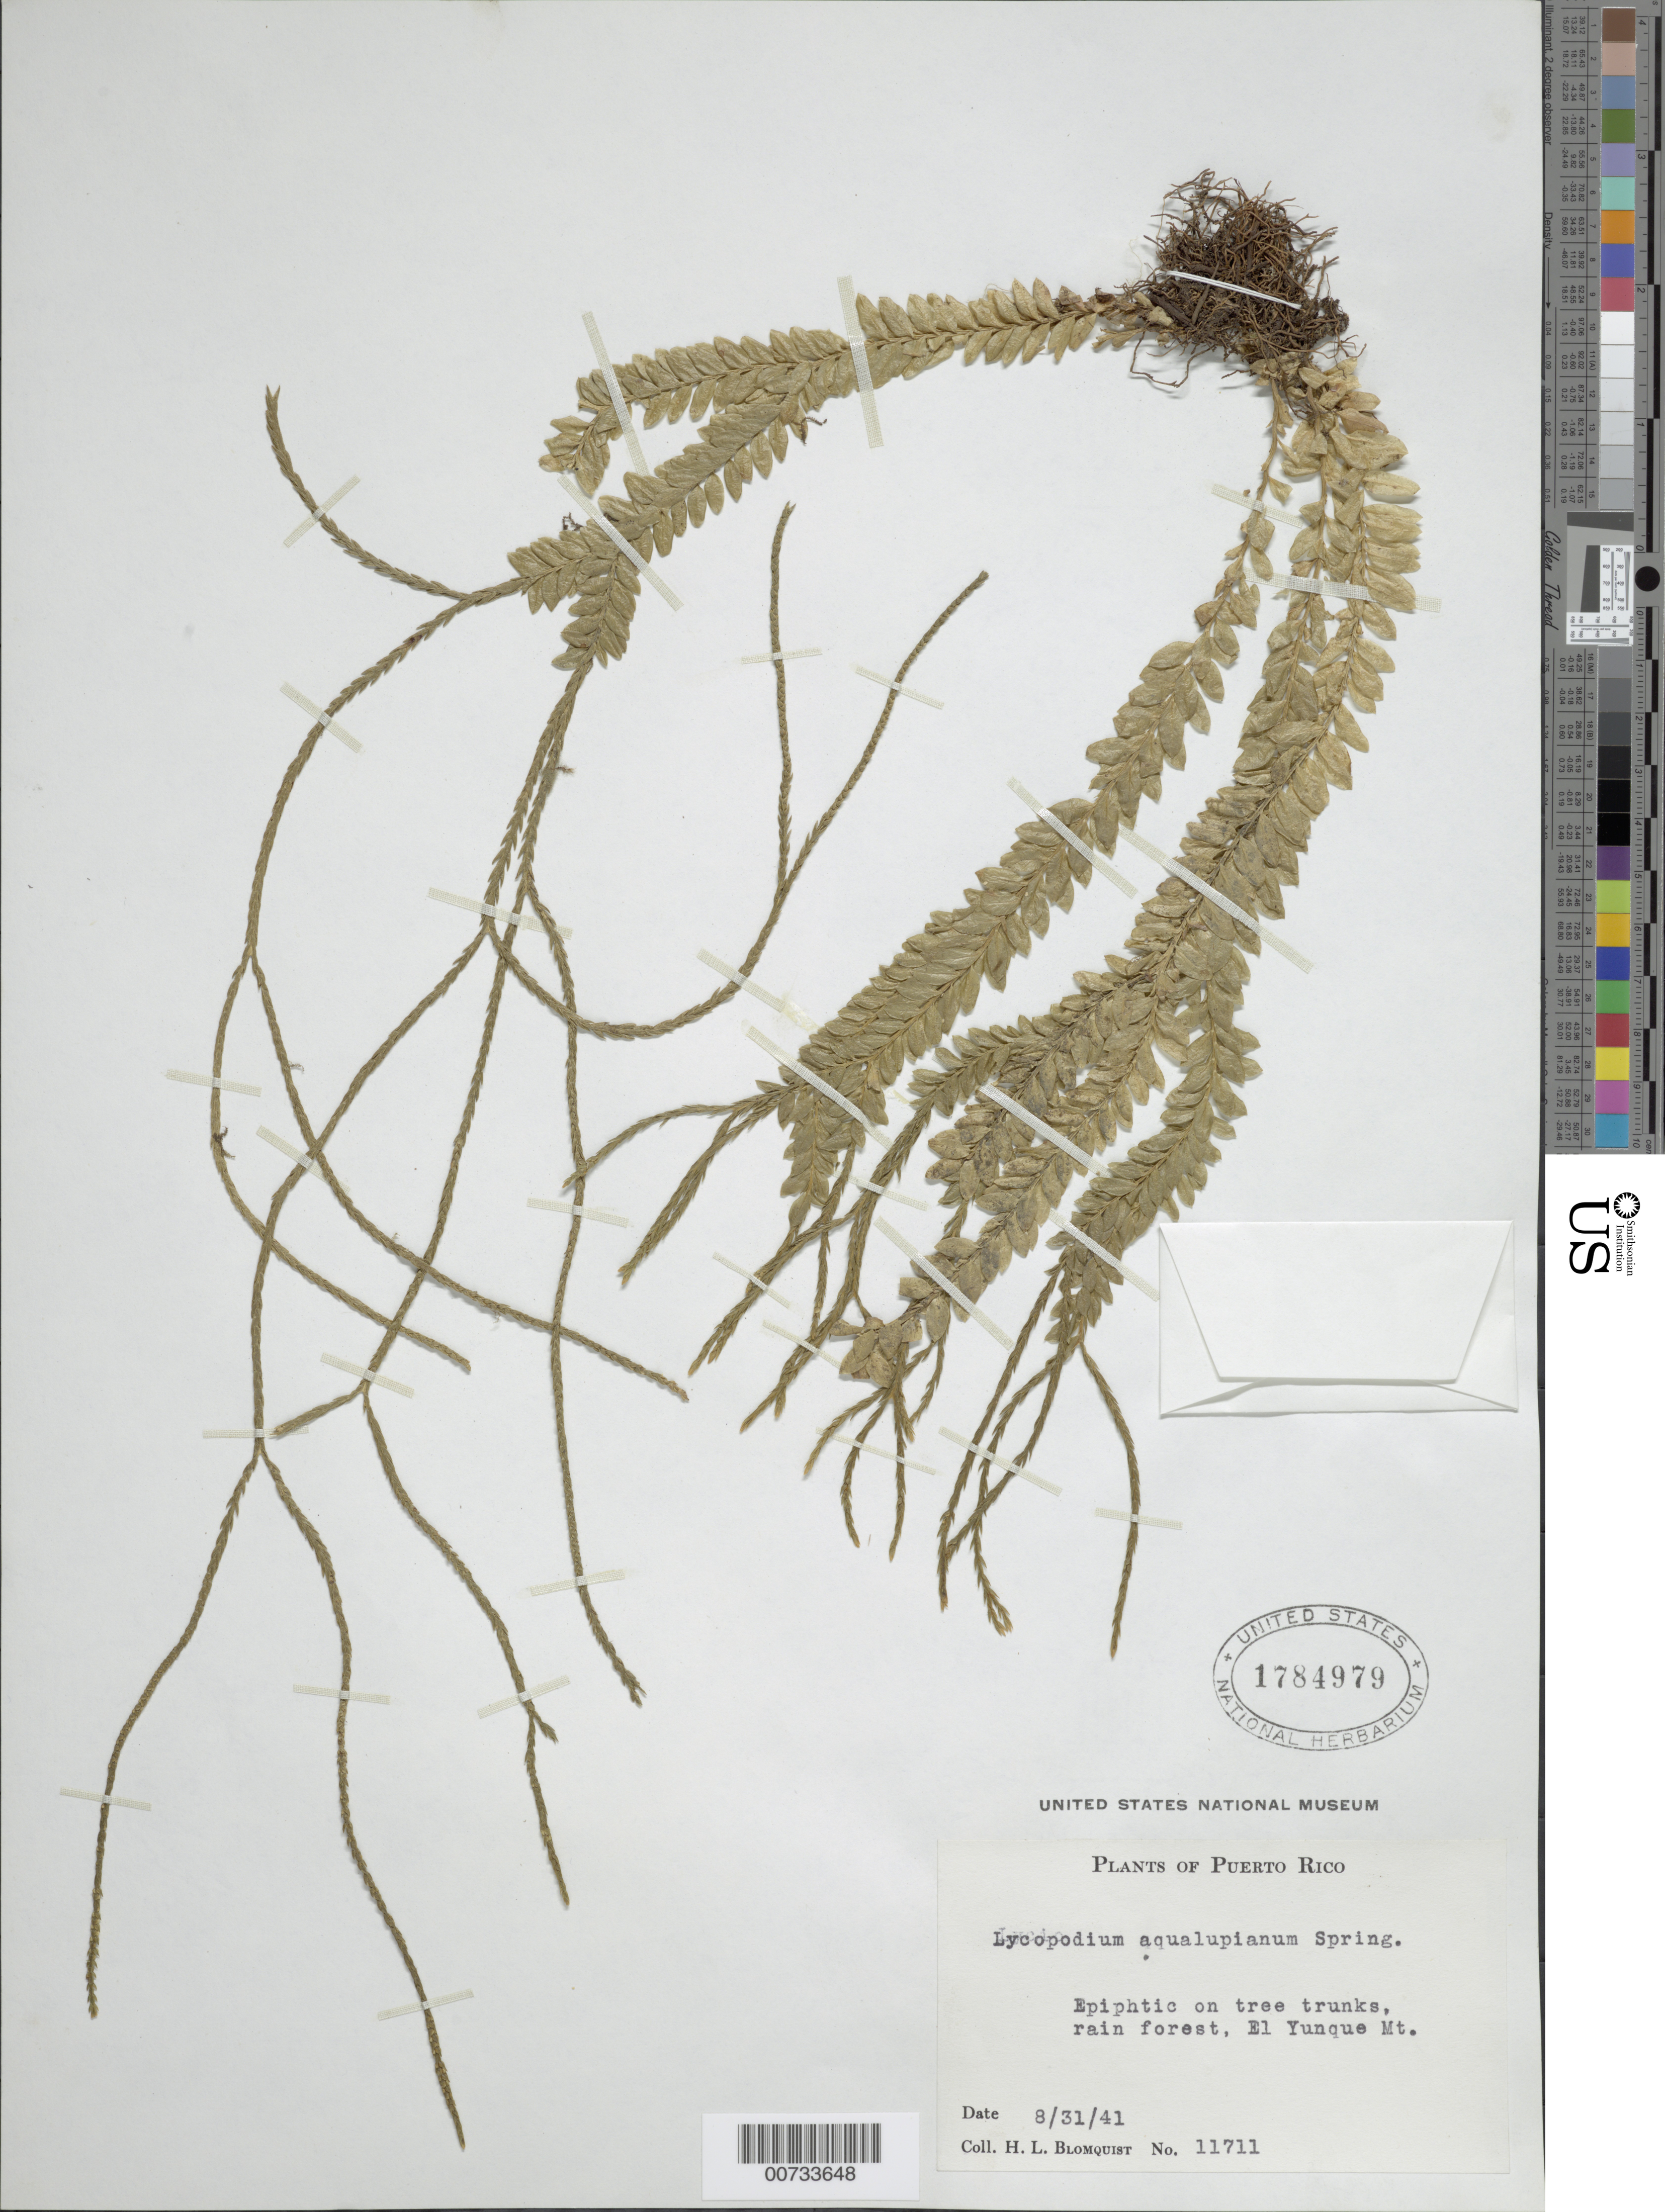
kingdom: Plantae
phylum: Tracheophyta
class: Lycopodiopsida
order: Lycopodiales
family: Lycopodiaceae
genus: Phlegmariurus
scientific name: Phlegmariurus aqualupianus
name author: (Spring) B. Øllg.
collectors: H. Blomquist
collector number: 11711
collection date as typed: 31 Aug 1941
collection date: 1941-08-31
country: Puerto Rico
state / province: Río Grande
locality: El Yunque Mt.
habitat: Rain forest, on tree trunks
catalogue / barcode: US 1784979